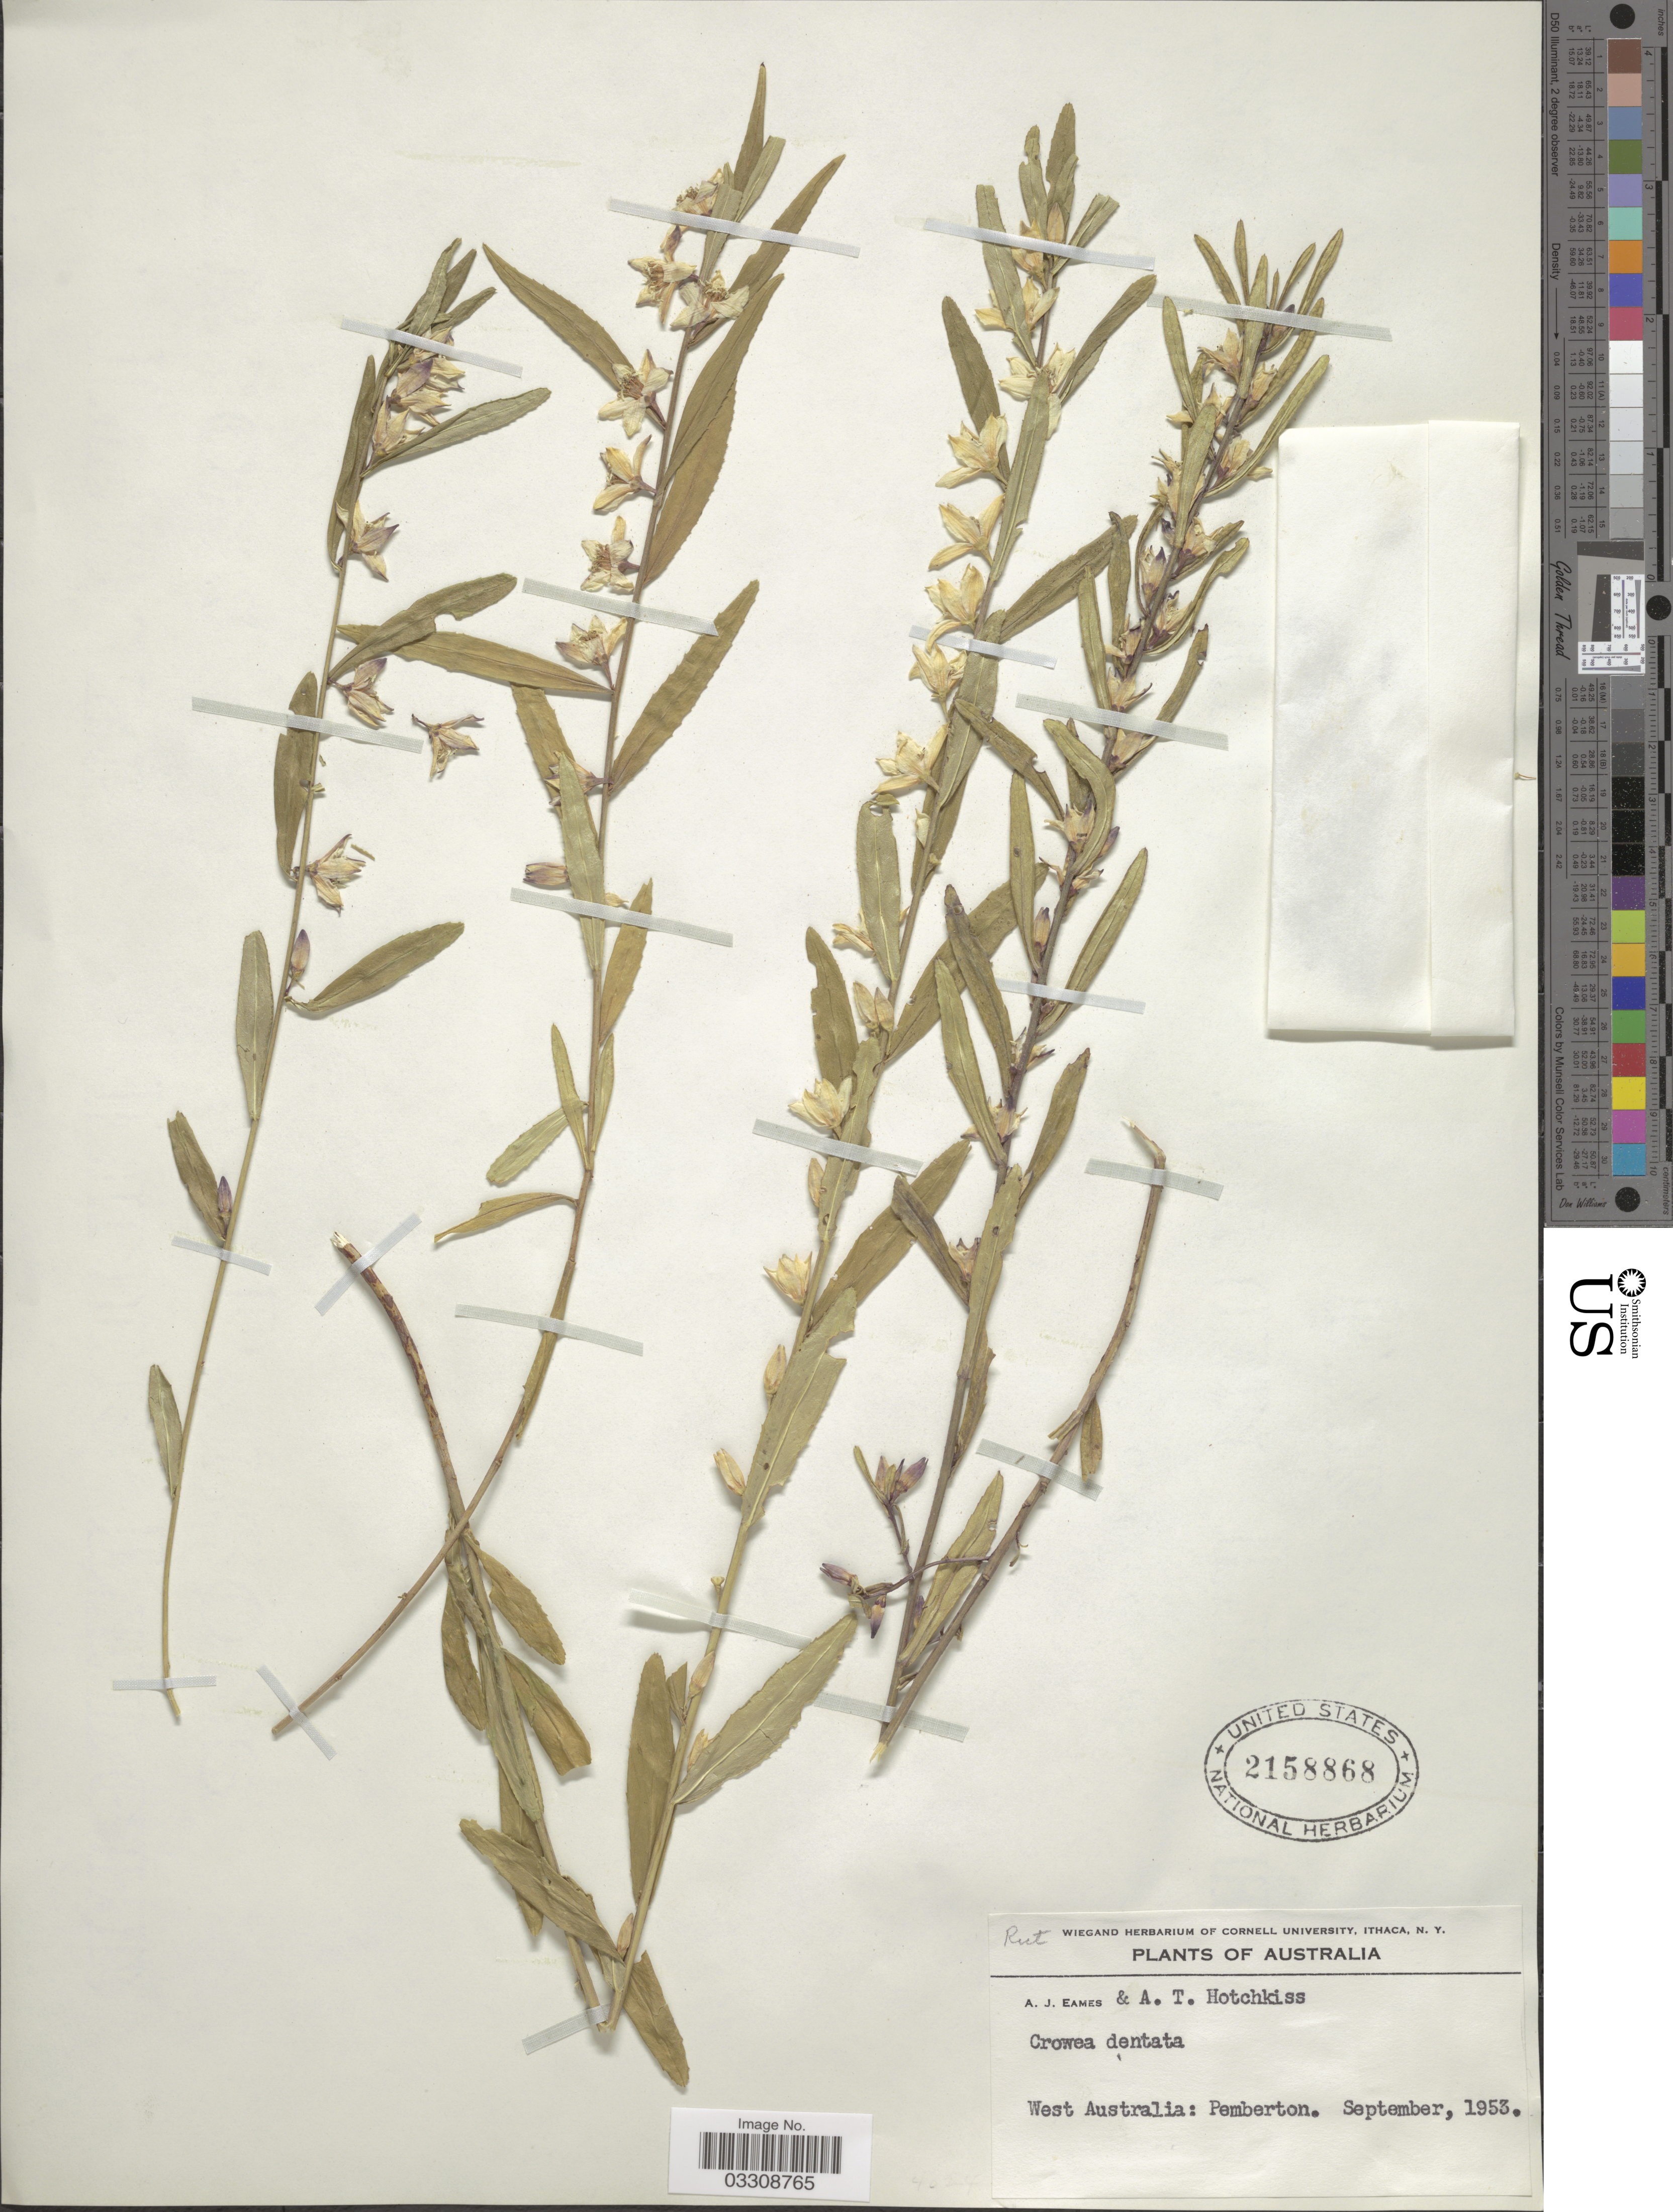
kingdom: Plantae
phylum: Tracheophyta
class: Magnoliopsida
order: Sapindales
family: Rutaceae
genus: Crowea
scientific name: Crowea dentata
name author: R. Br. ex Benth.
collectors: A. J. Eames & A. Hotchkiss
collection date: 1953-09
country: Australia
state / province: Western Australia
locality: West Australia: Pemberton.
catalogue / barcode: US 2158868